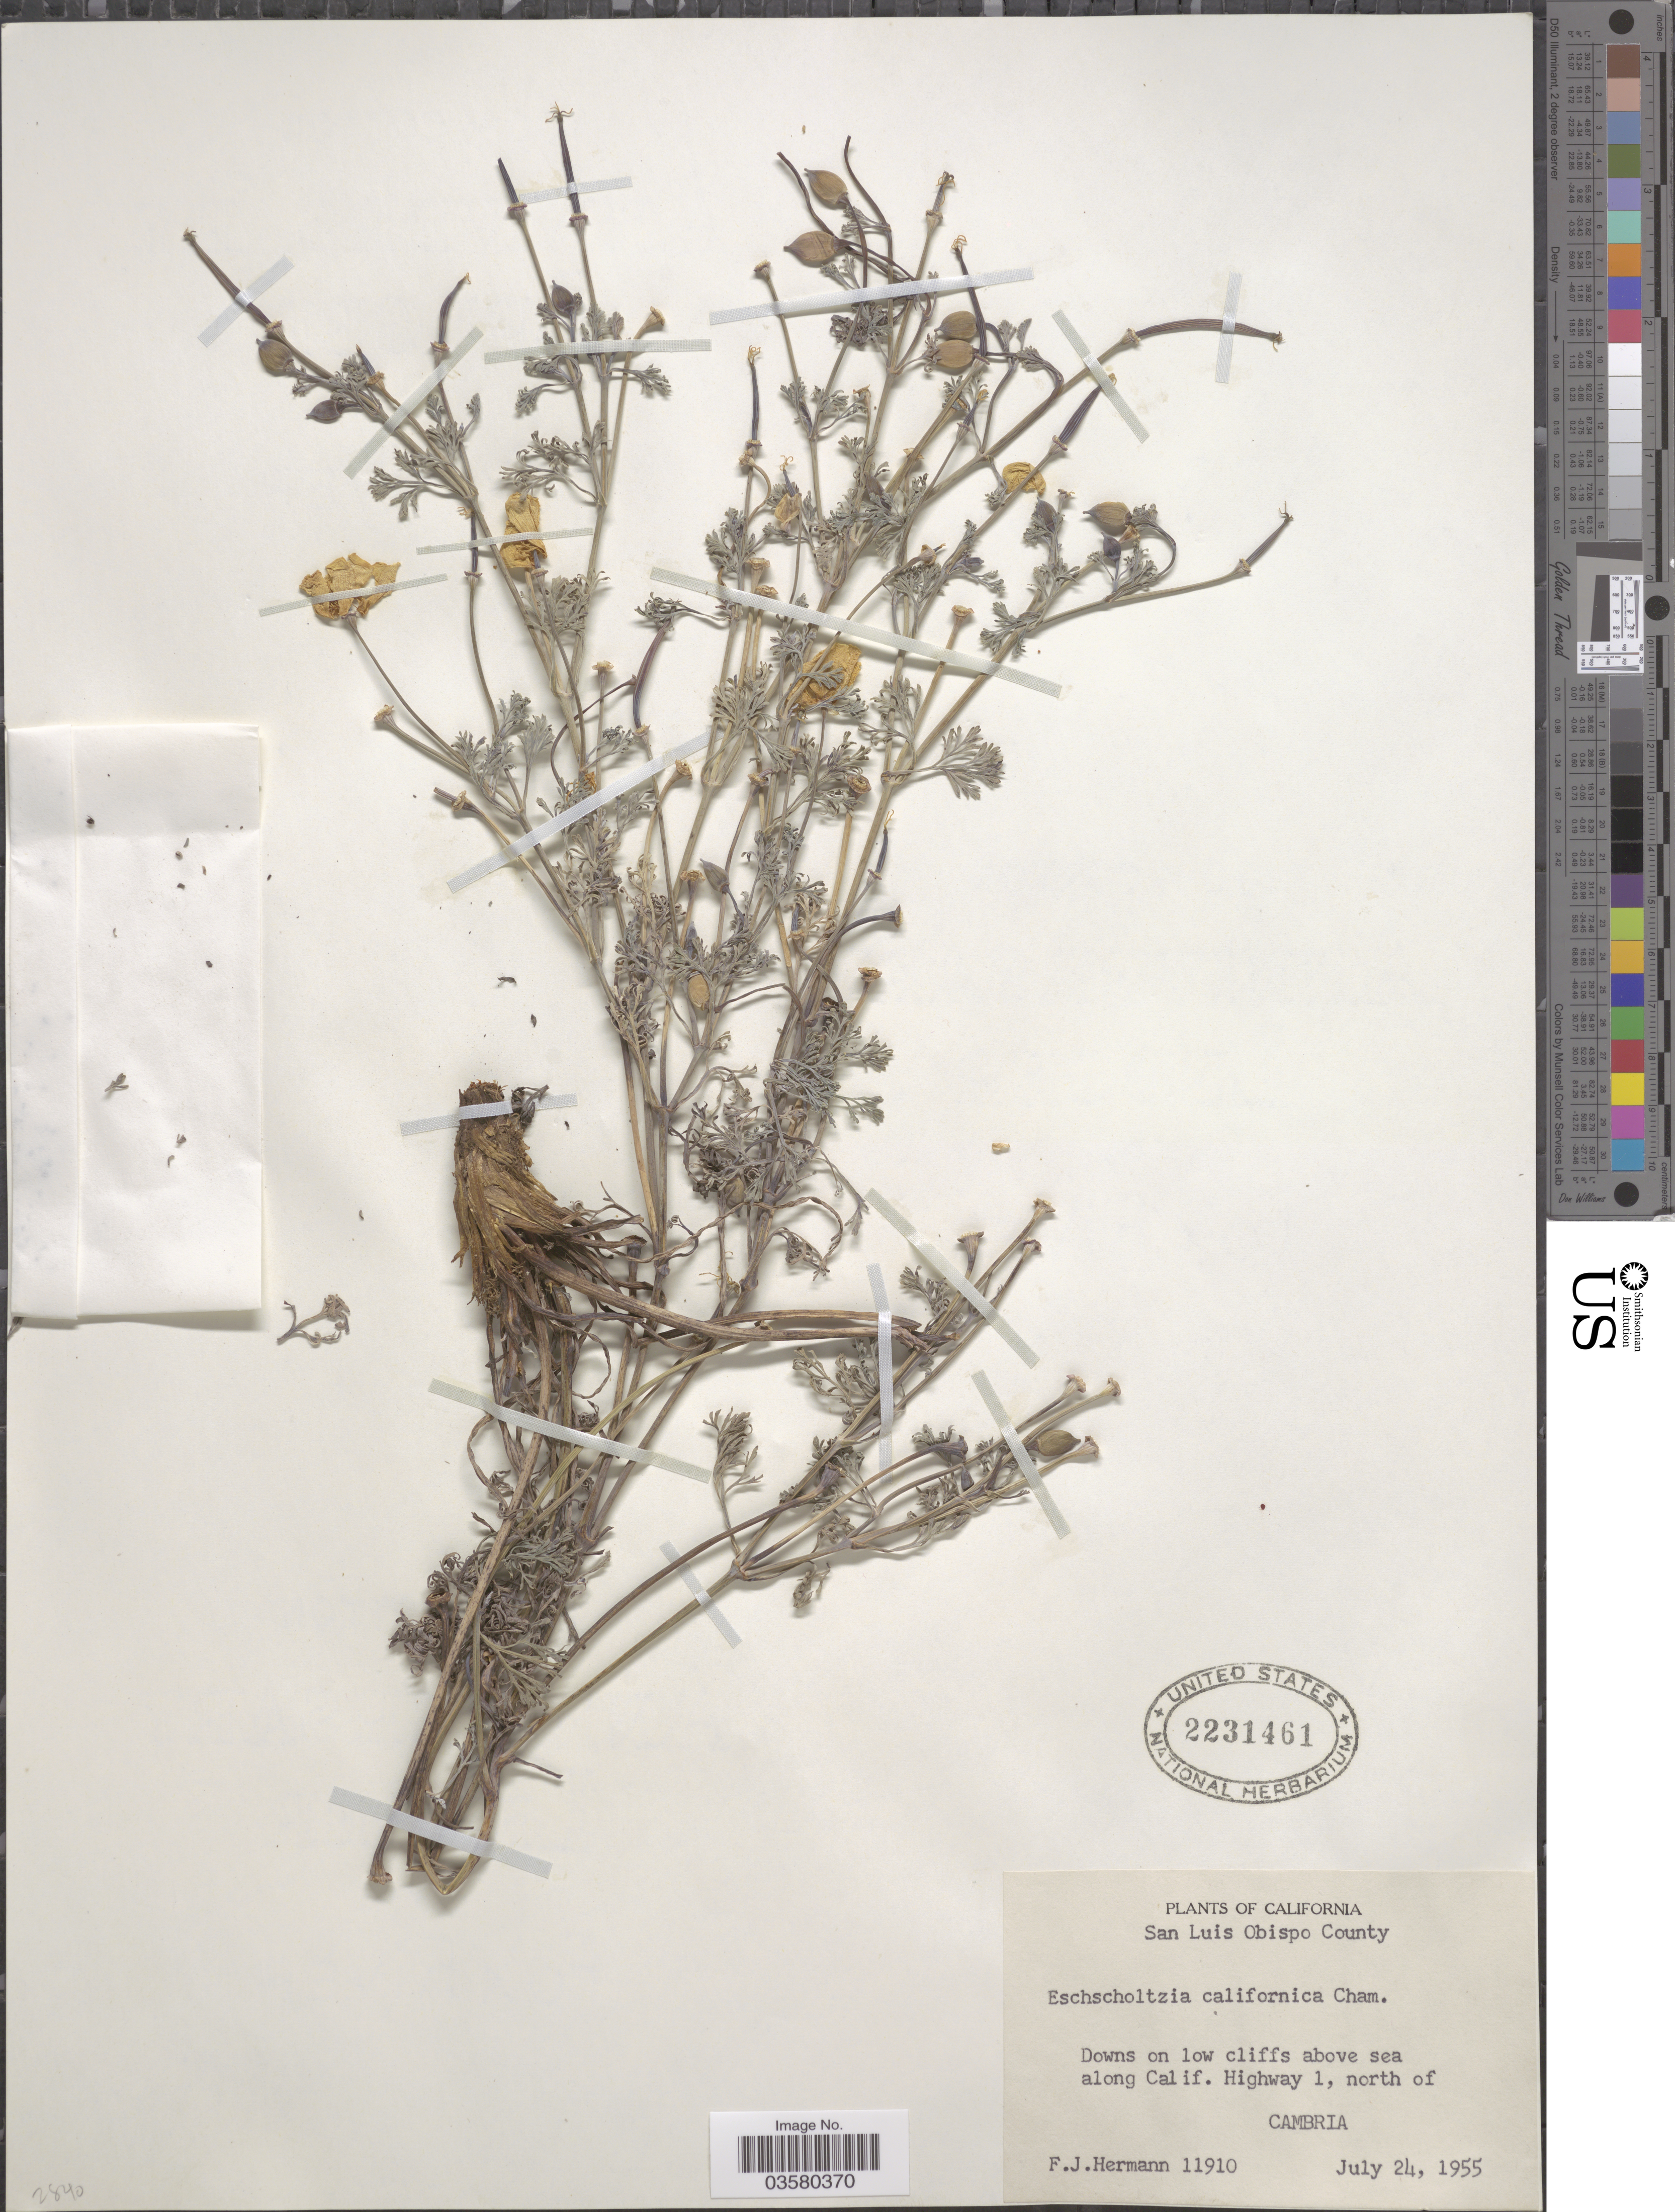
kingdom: Plantae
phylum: Tracheophyta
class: Magnoliopsida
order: Ranunculales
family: Papaveraceae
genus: Eschscholzia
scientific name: Eschscholzia californica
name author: Cham.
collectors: F. J. Hermann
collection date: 1955-07-24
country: United States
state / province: California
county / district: San Luis Obispo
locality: San Luis Obispo County. Downs on low cliffs above sea along Calif. Highway 1, north of Cambria.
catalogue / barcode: US 2231461